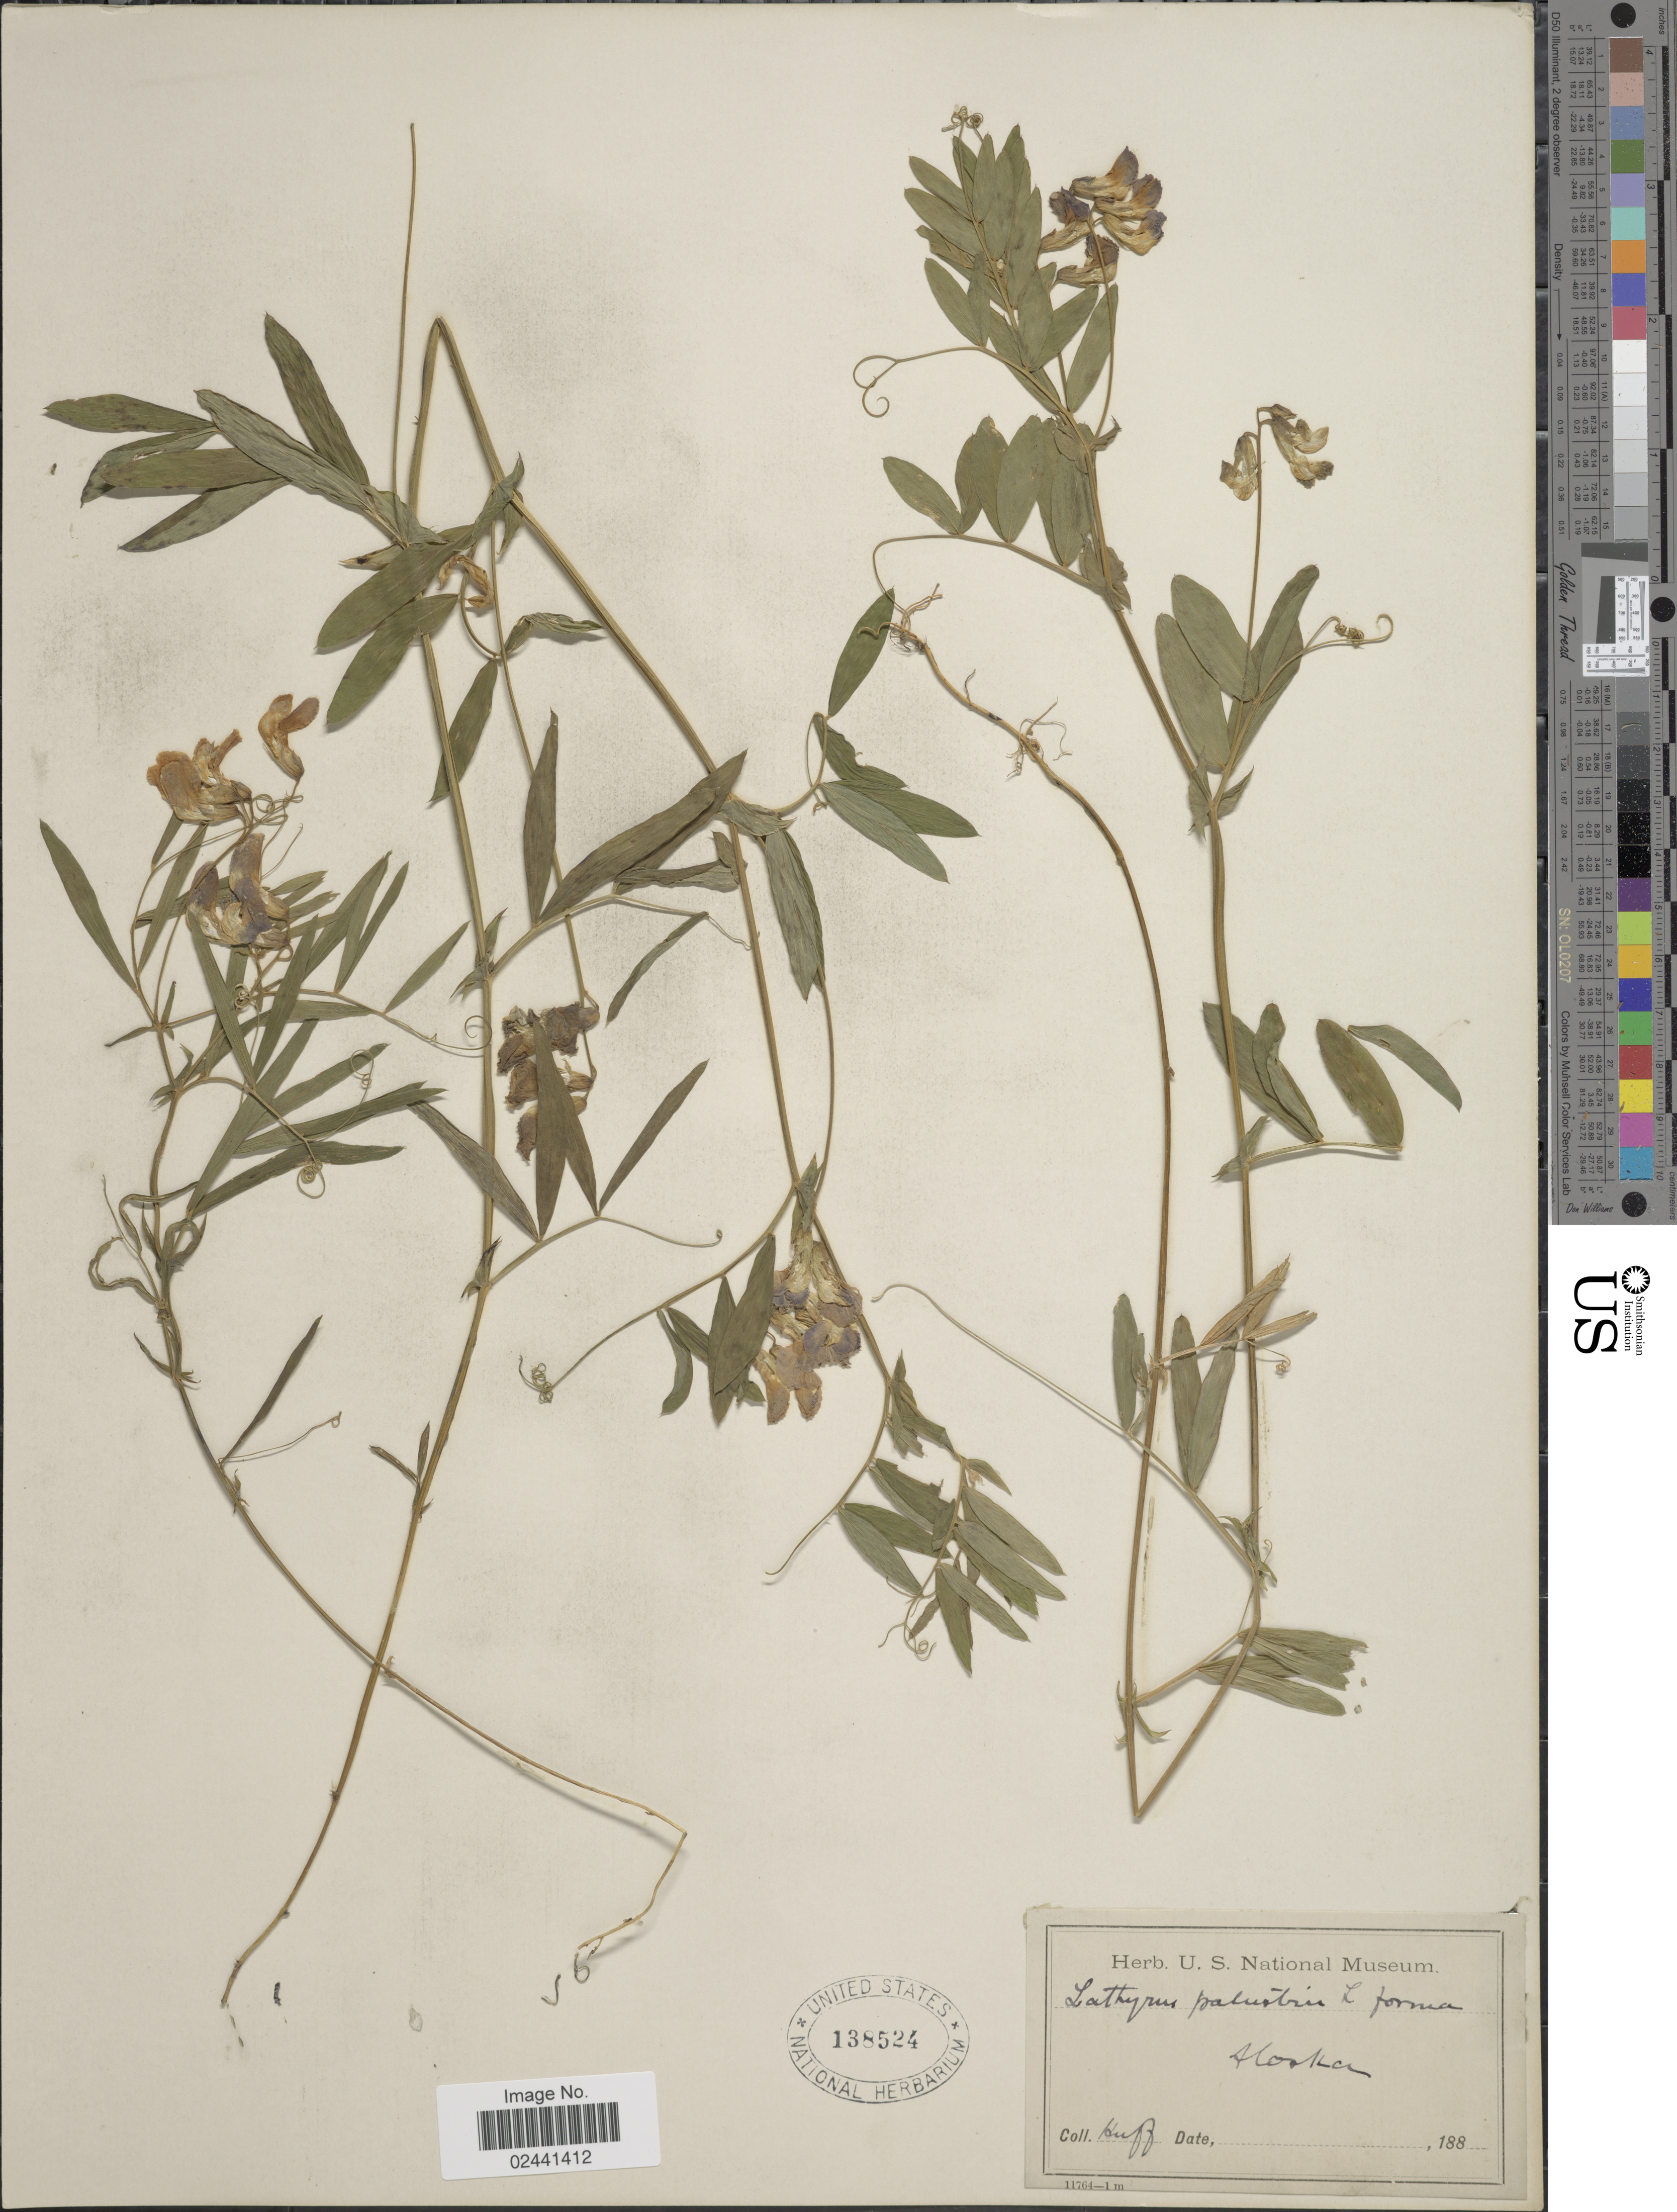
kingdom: Plantae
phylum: Tracheophyta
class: Magnoliopsida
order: Fabales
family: Fabaceae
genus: Lathyrus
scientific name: Lathyrus palustris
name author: L.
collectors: -. Huff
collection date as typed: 188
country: United States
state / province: Alaska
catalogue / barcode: US 138524